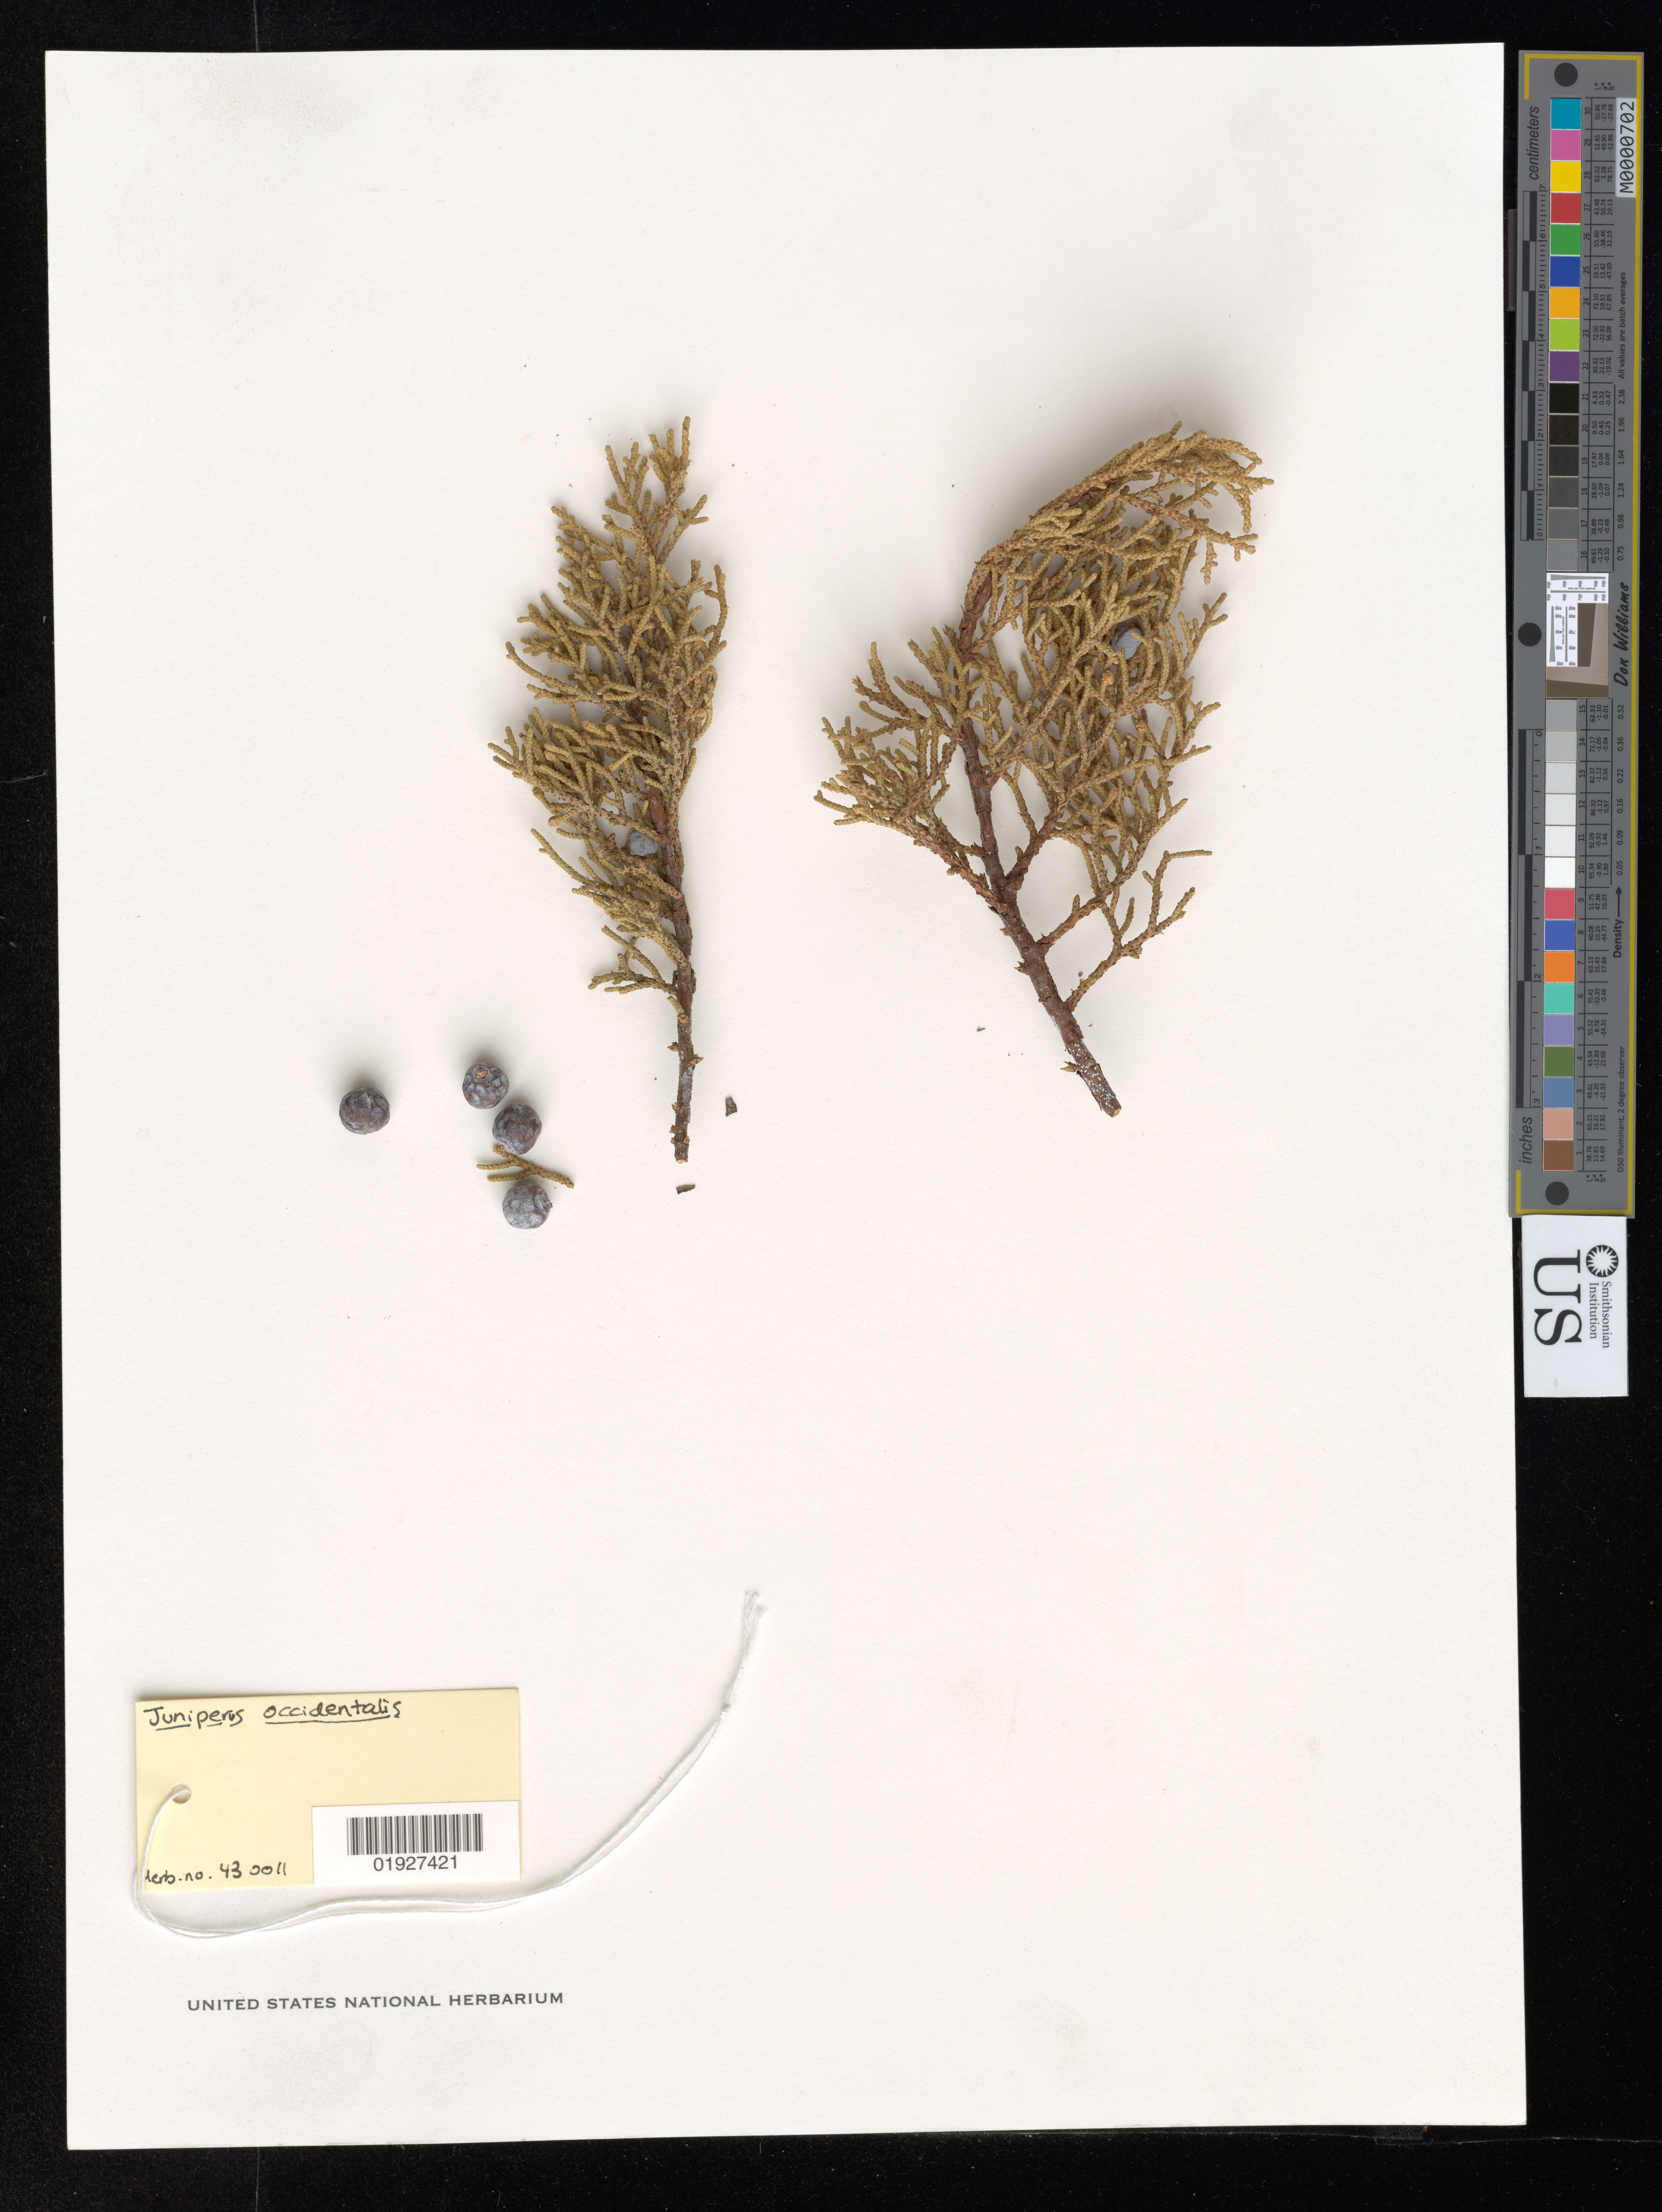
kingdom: Plantae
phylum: Tracheophyta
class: Pinopsida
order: Pinales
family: Cupressaceae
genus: Juniperus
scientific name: Juniperus occidentalis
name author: Hook.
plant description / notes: Herb. no. 430011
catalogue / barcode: US 430011